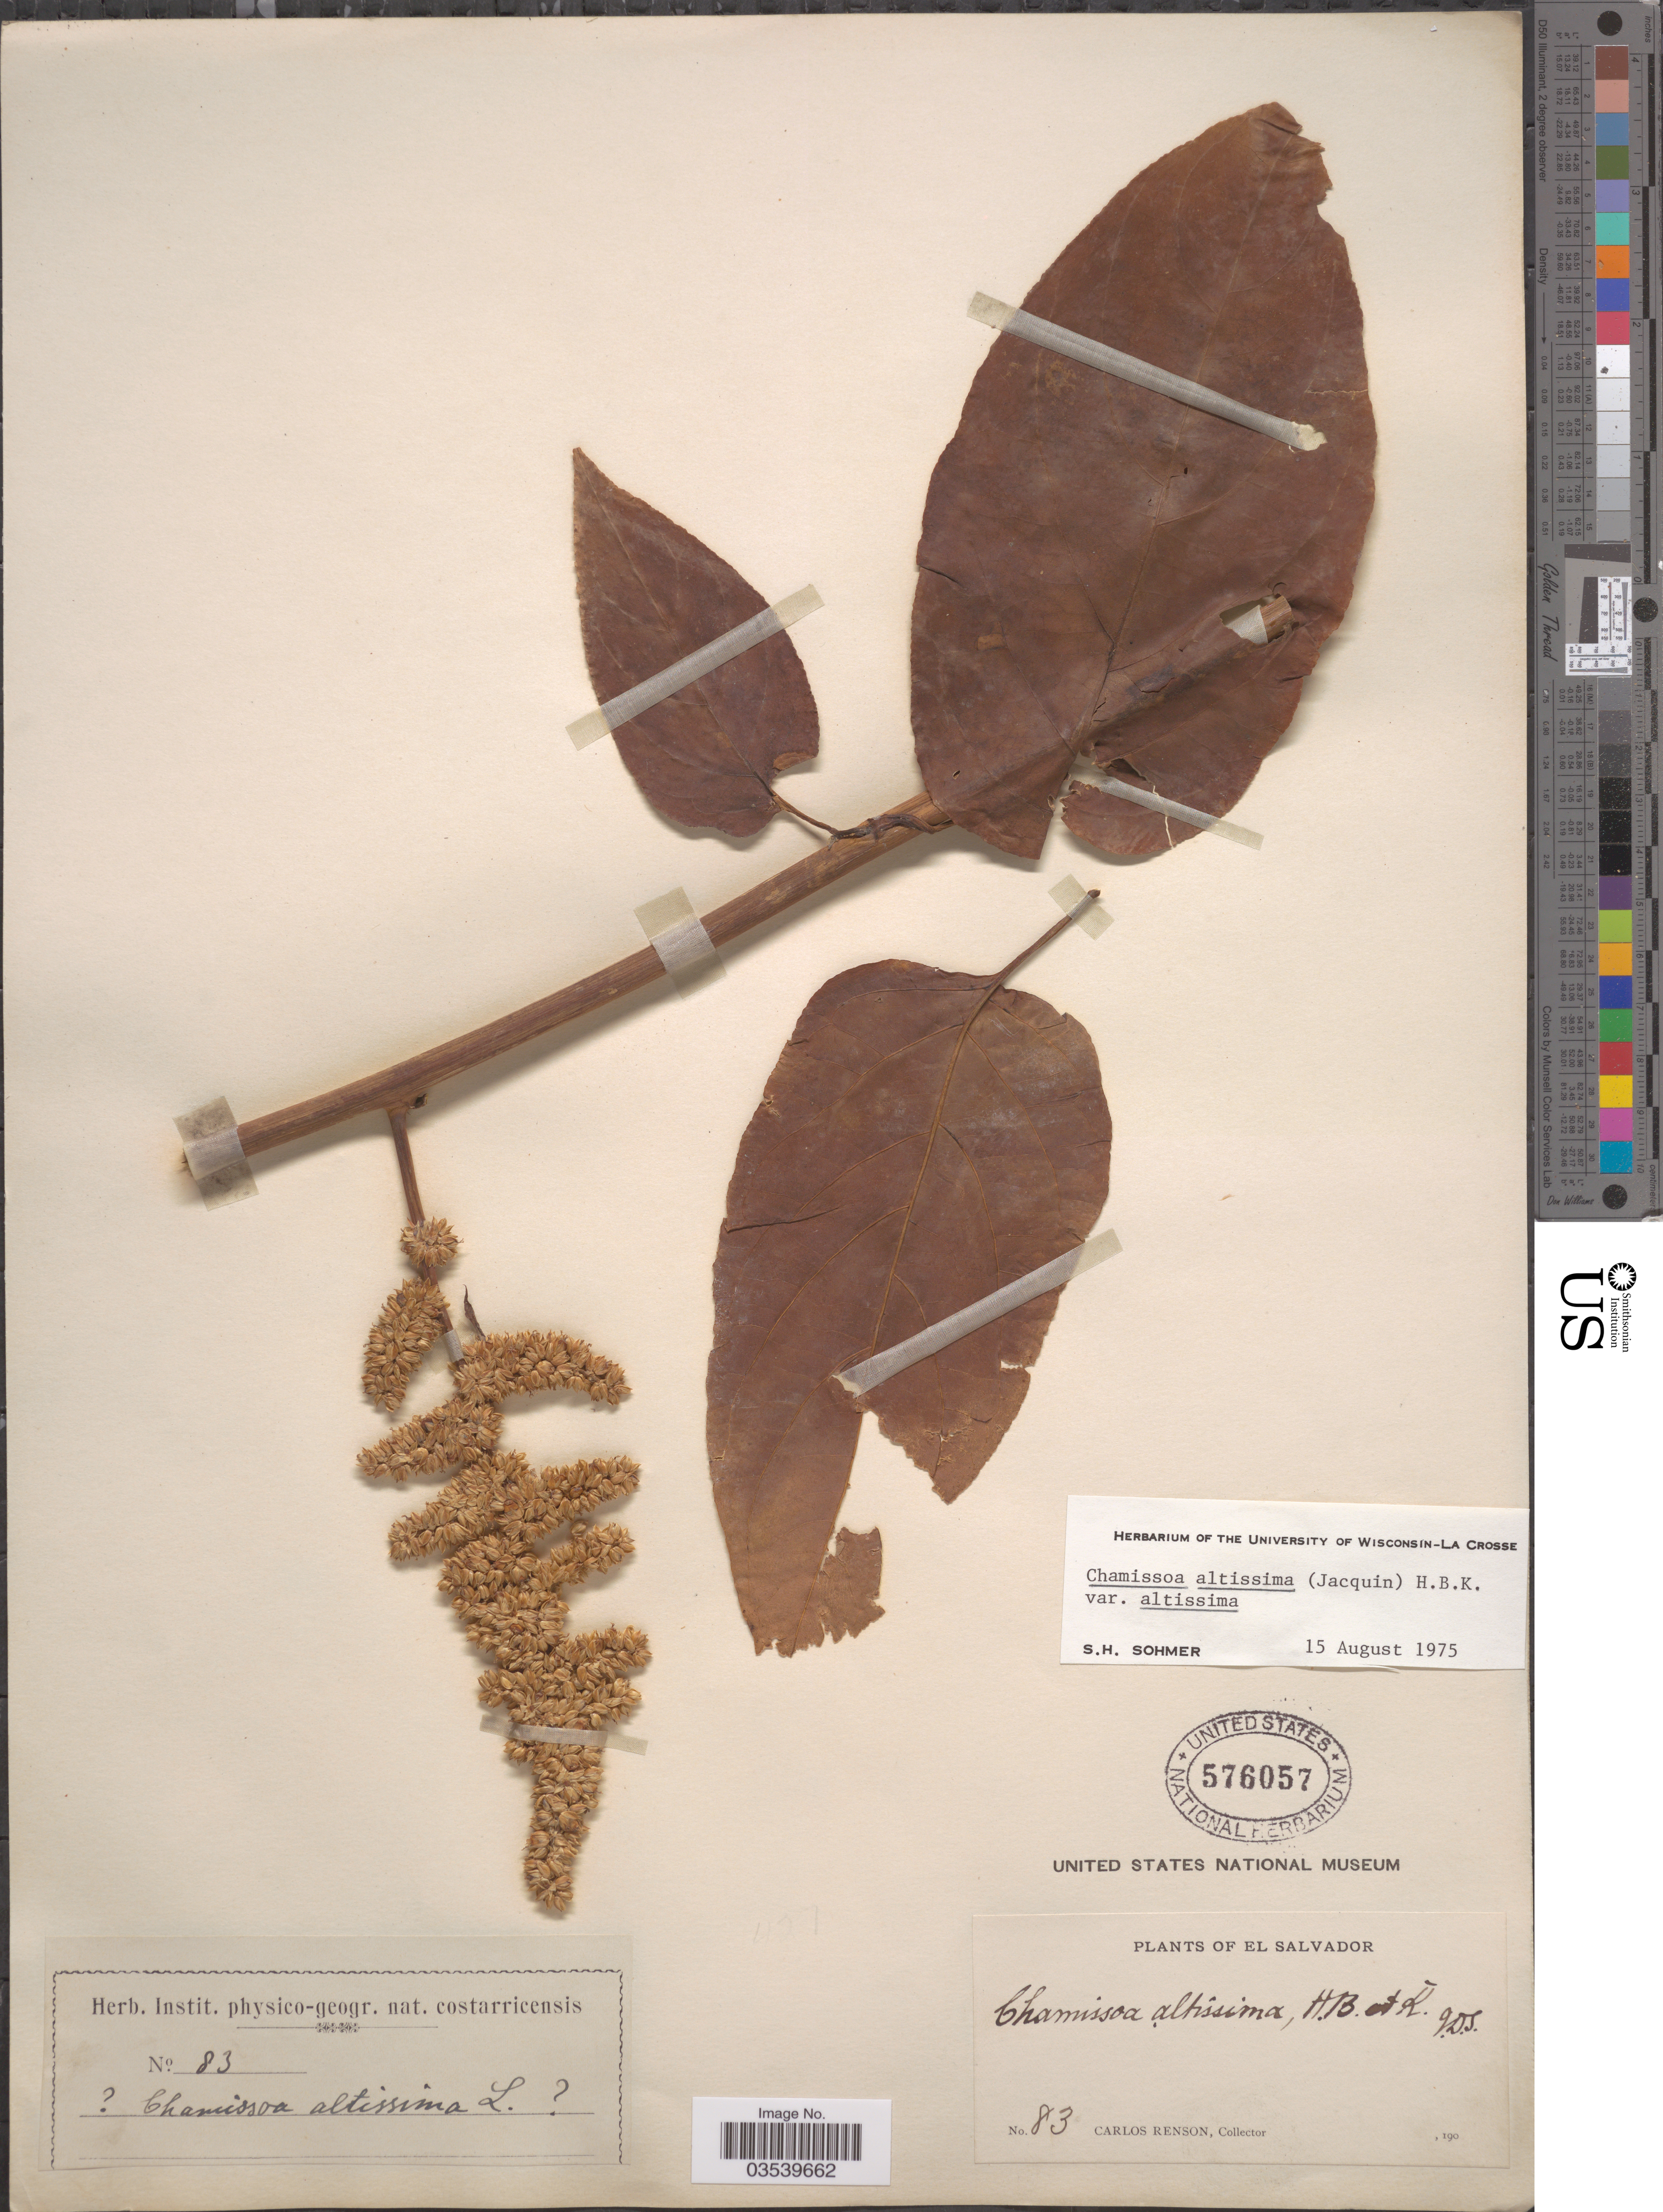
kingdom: Plantae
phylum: Tracheophyta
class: Magnoliopsida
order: Caryophyllales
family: Amaranthaceae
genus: Chamissoa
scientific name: Chamissoa altissima var. altissima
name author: (Jacq.) Kunth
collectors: C. Renson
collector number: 83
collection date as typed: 190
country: El Salvador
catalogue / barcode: US 576057